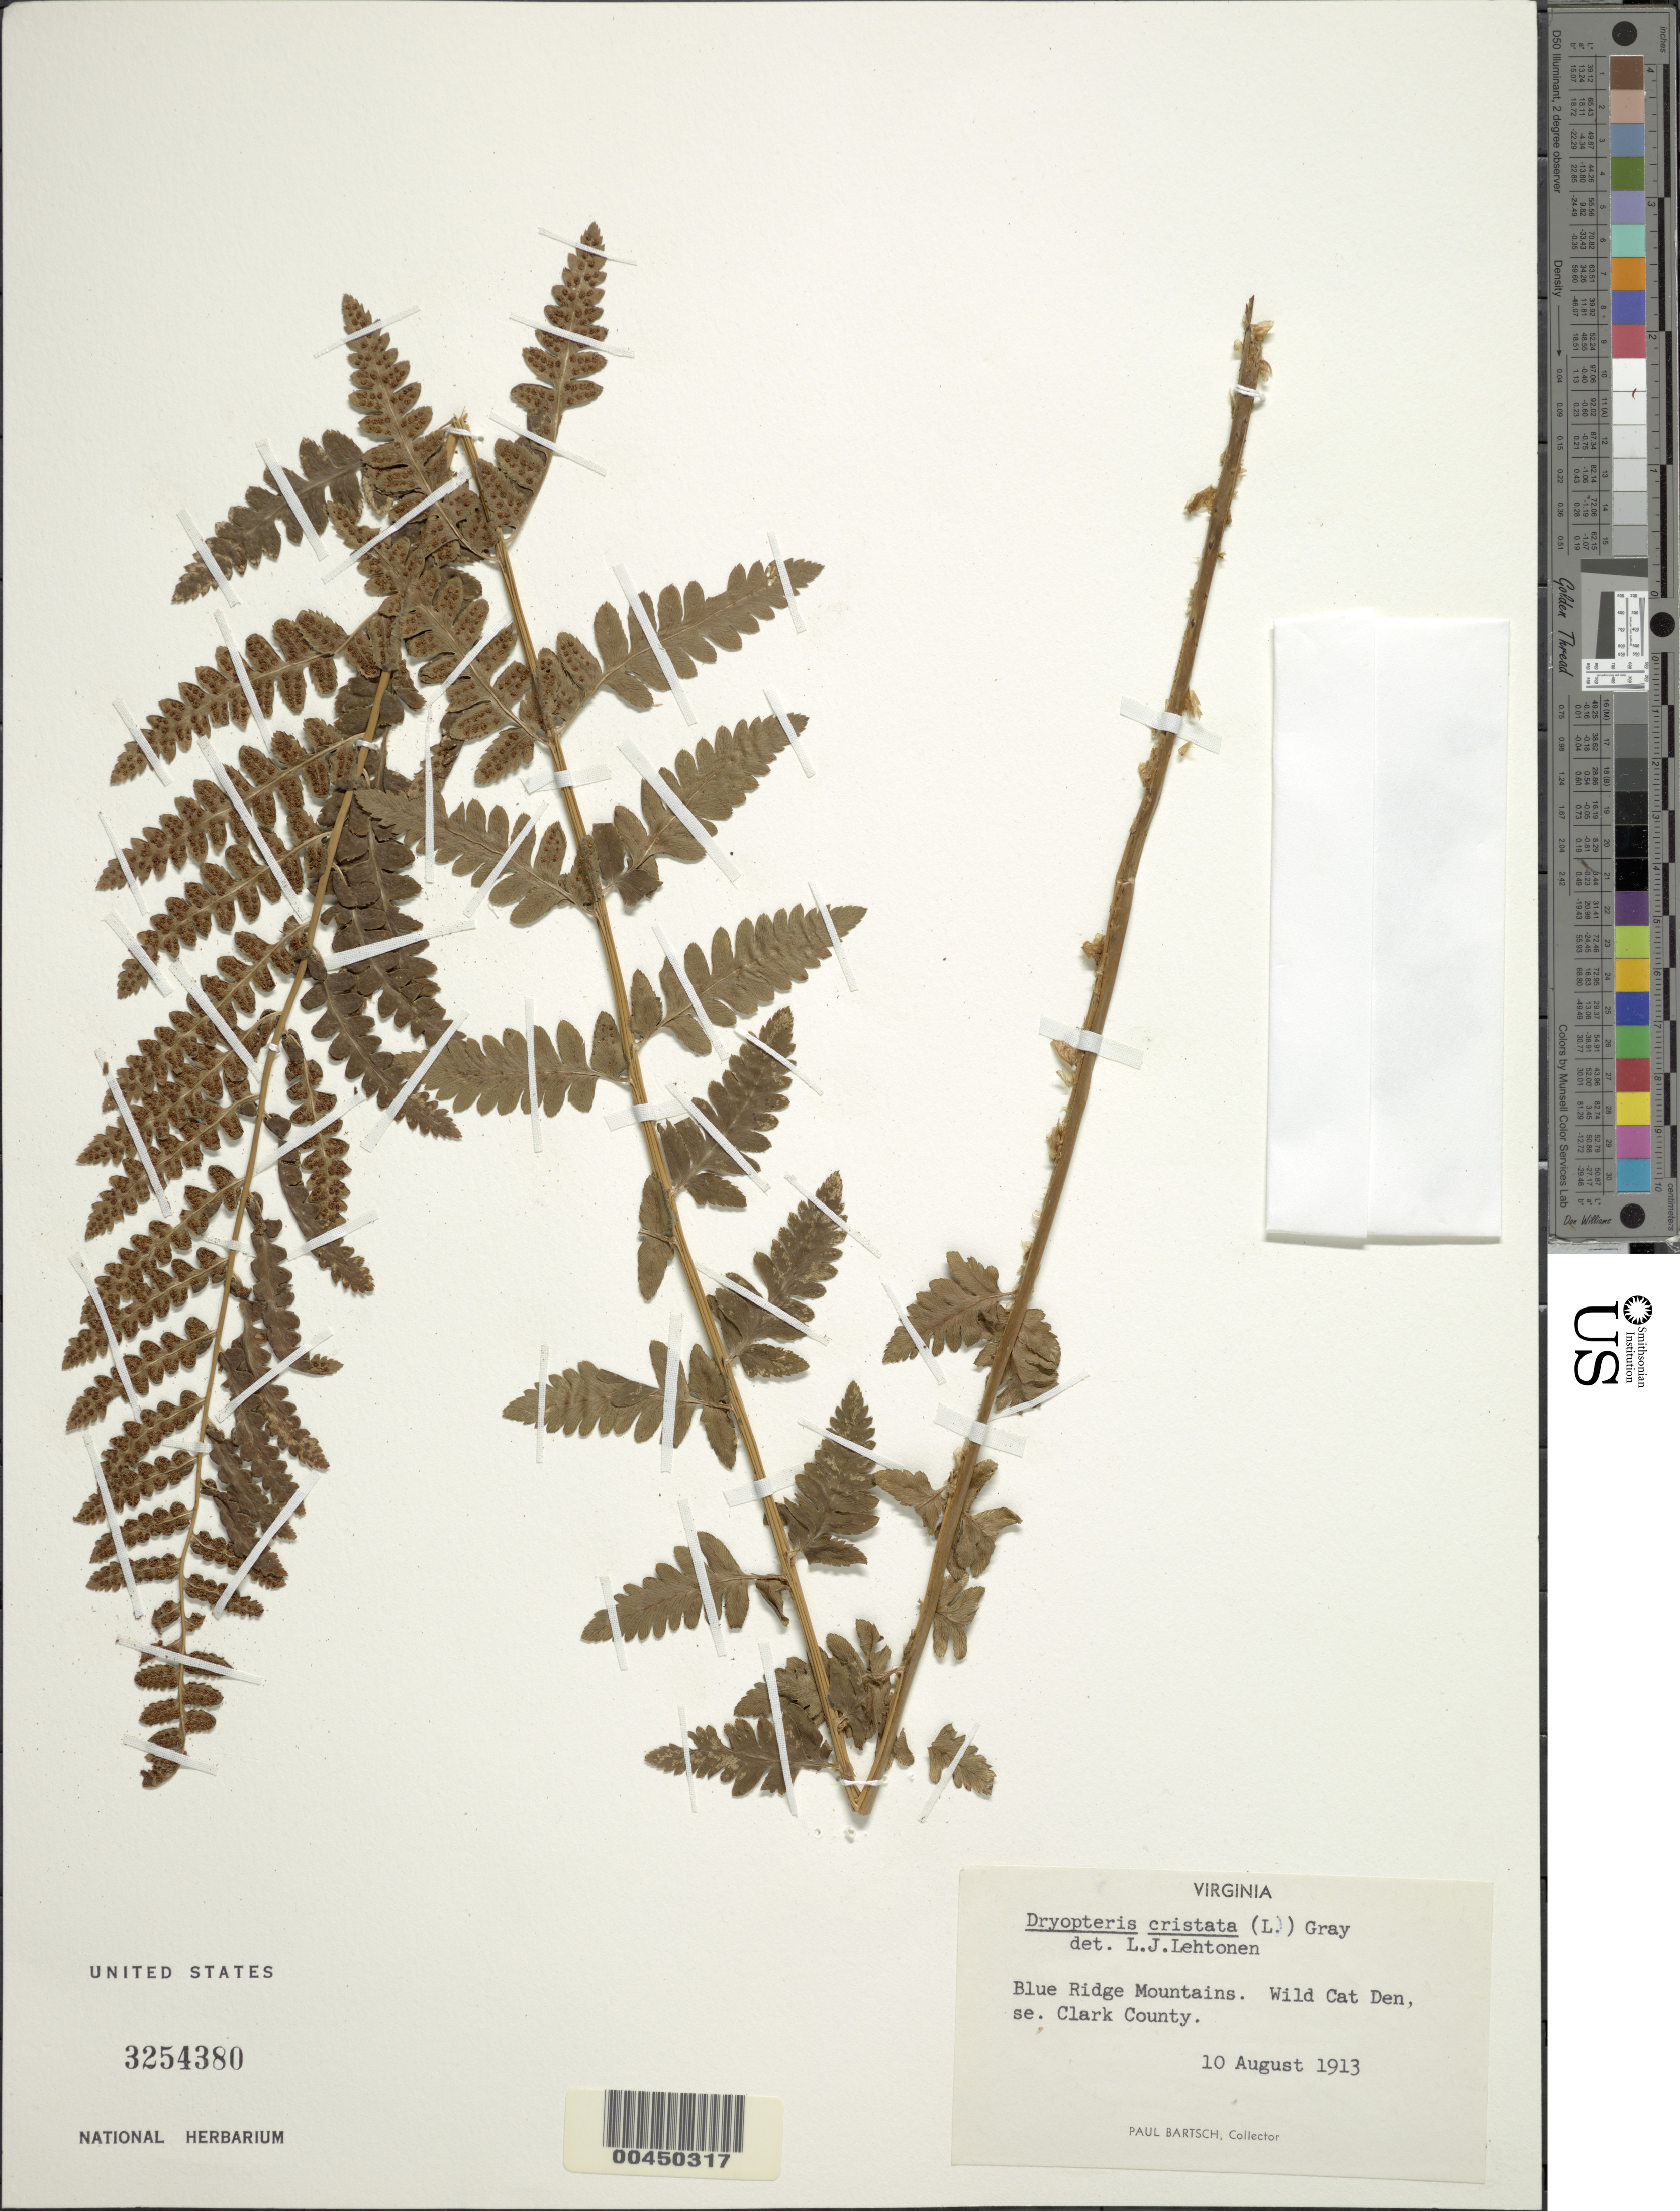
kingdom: Plantae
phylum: Tracheophyta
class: Polypodiopsida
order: Polypodiales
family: Dryopteridaceae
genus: Dryopteris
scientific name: Dryopteris cristata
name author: (L.) A. Gray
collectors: P. Bartsch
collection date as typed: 10 Aug 1913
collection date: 1913-08-10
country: United States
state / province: Virginia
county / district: Clarke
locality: Blue ridge mountains, wild cat den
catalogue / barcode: US 3254380